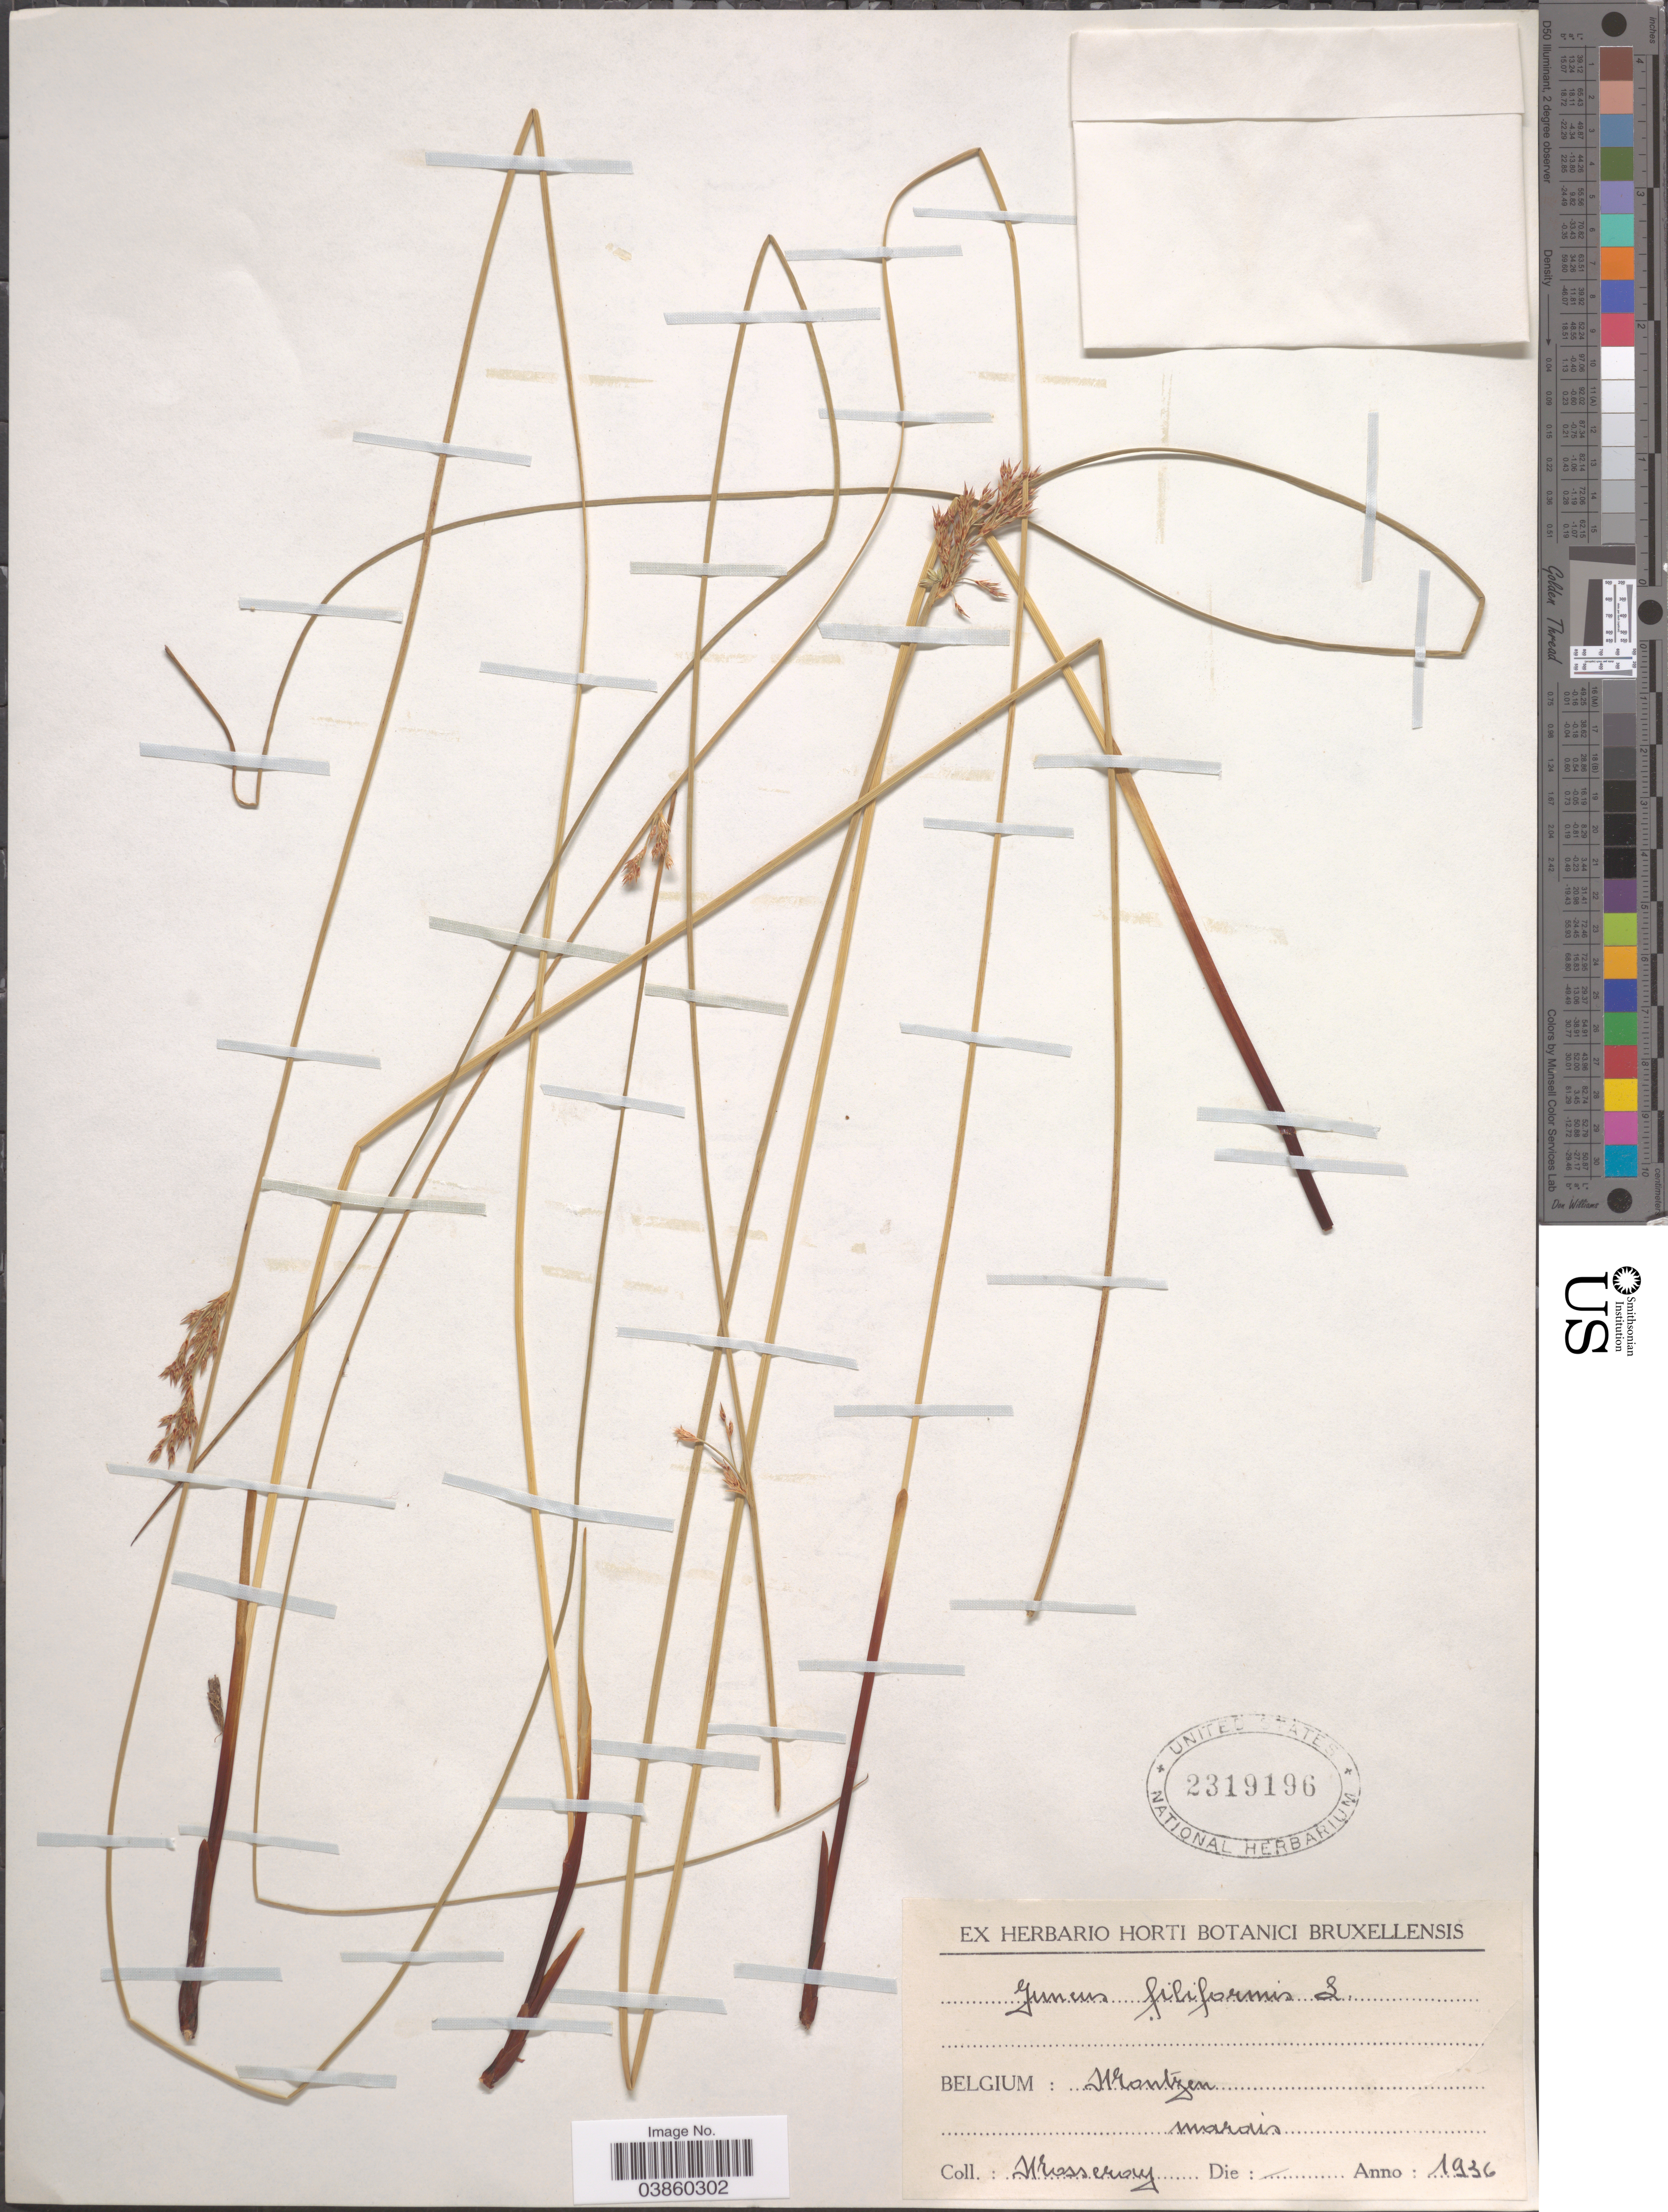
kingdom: Plantae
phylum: Tracheophyta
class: Liliopsida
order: Poales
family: Juncaceae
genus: Juncus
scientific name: Juncus filiformis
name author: L.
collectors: Mosseray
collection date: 1936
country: Belgium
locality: Montzen, marais.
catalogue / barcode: US 2319196